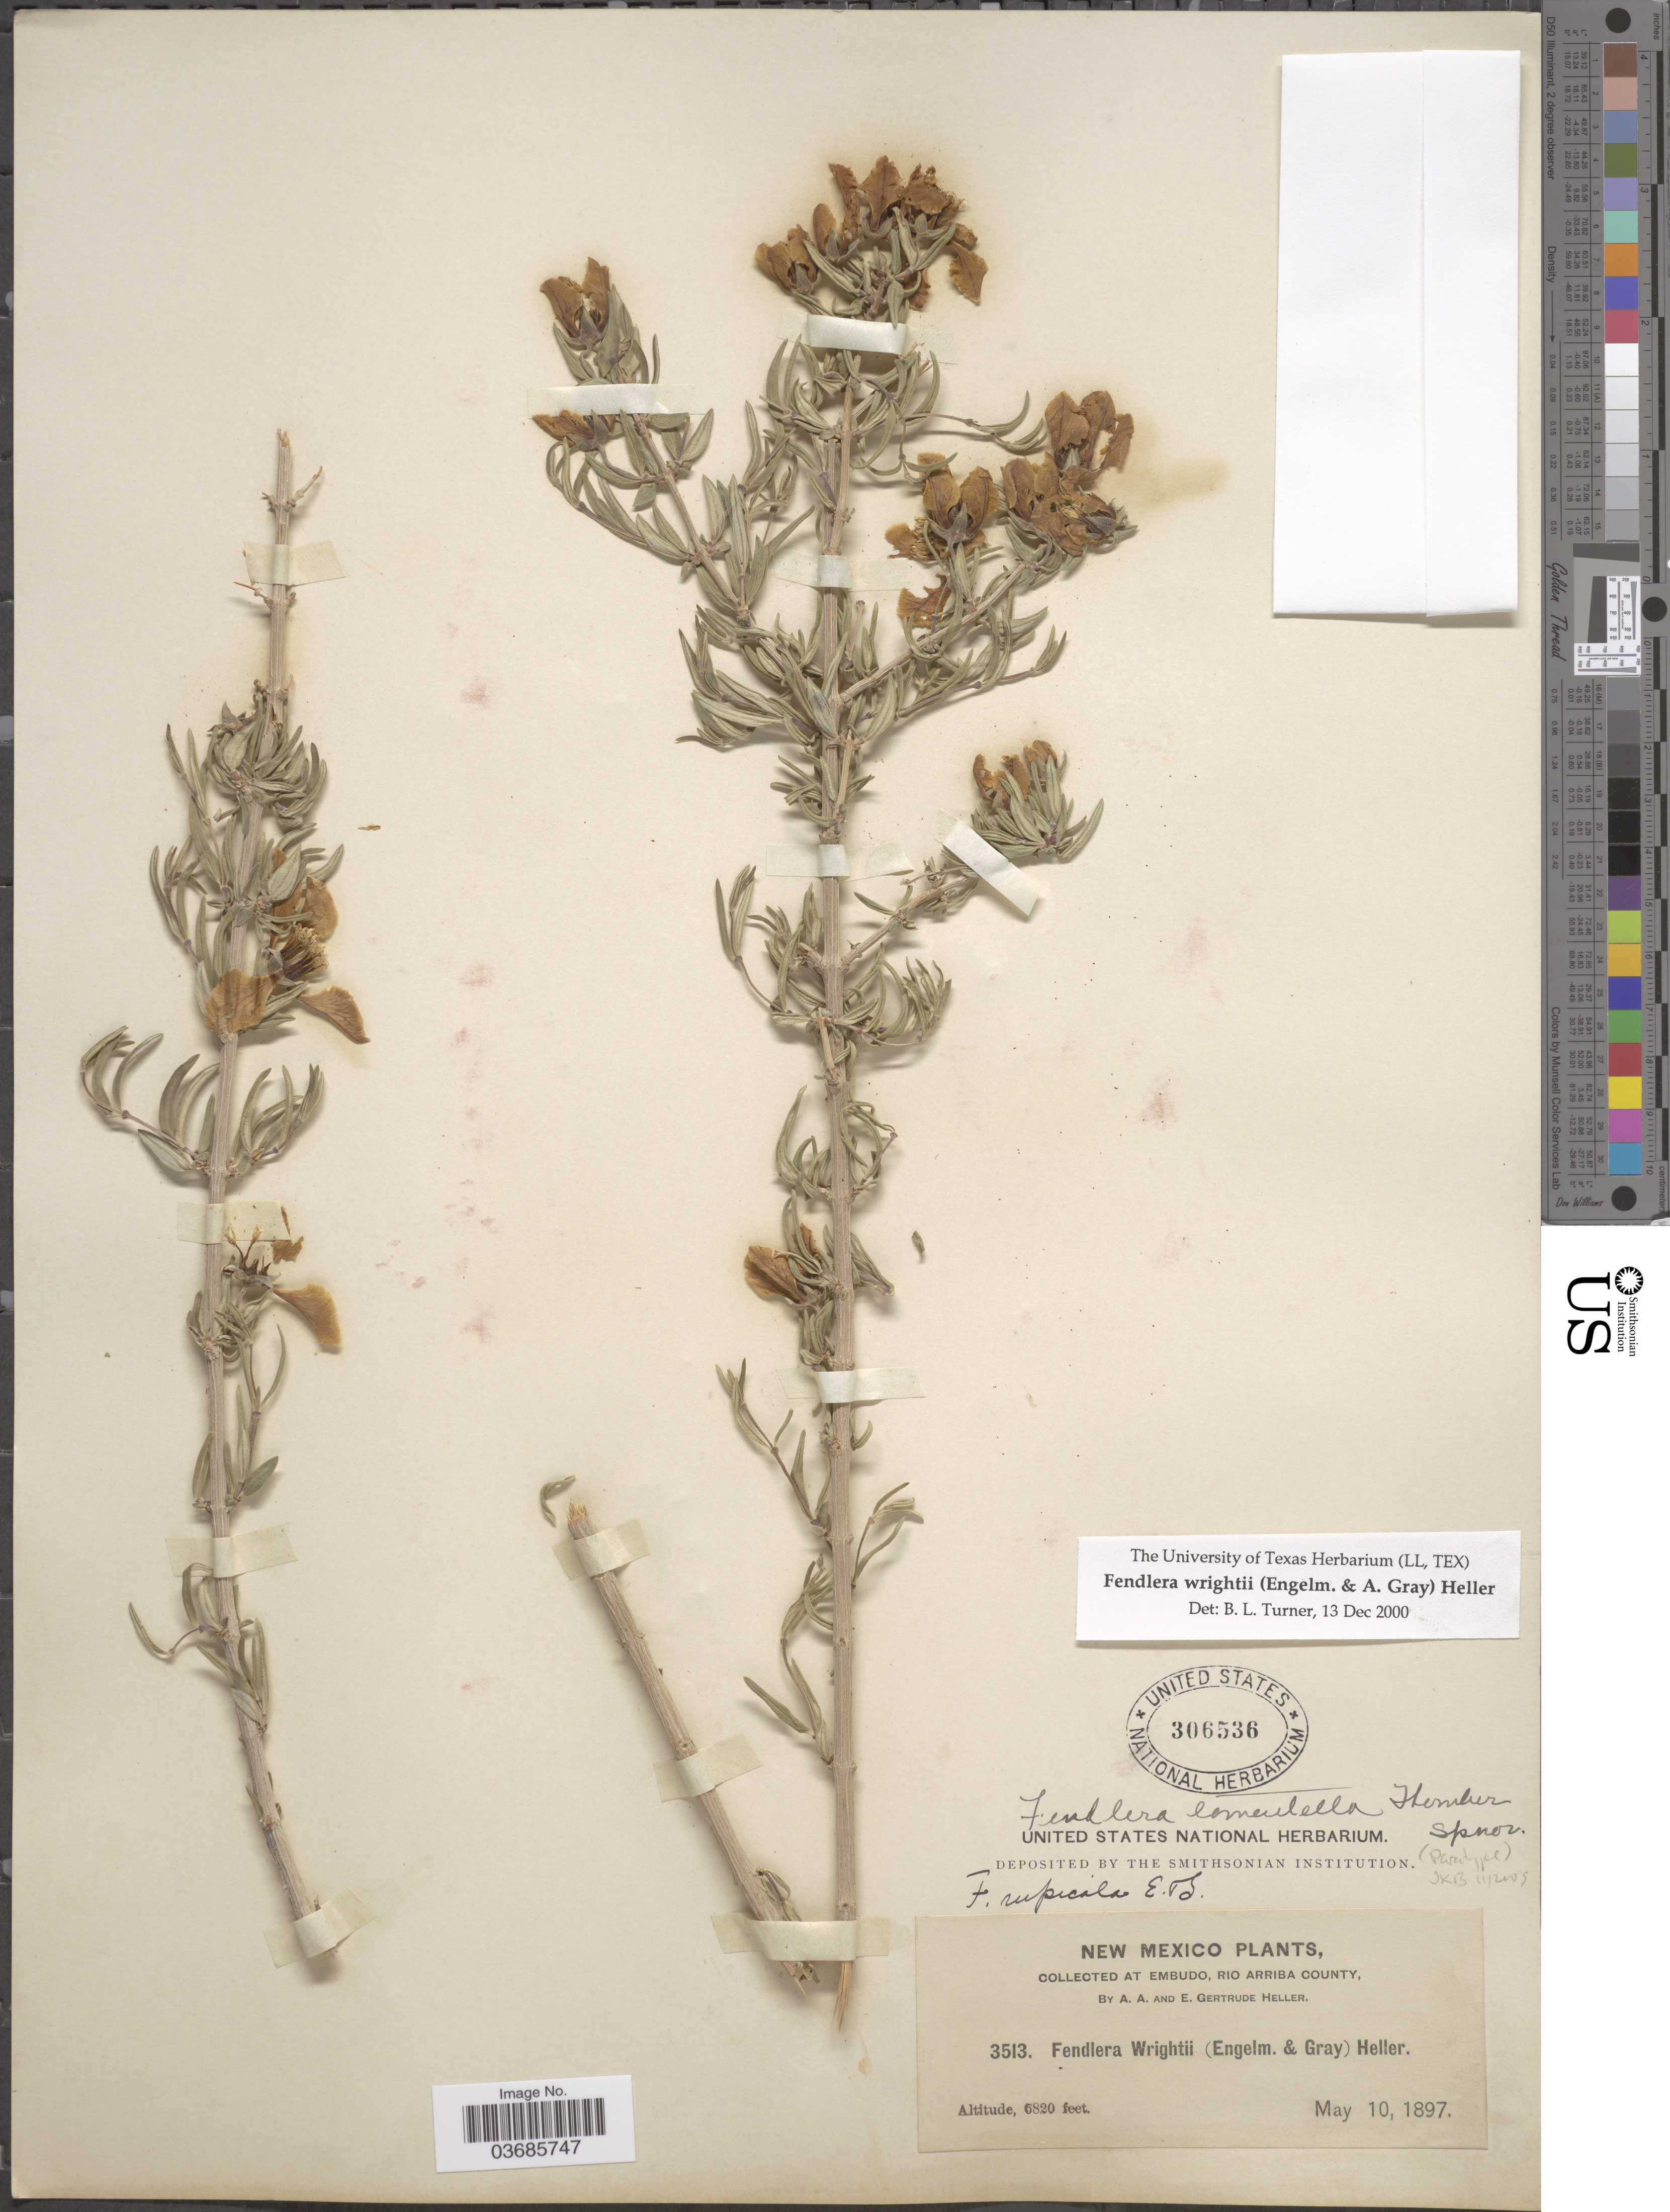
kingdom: Plantae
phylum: Tracheophyta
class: Magnoliopsida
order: Cornales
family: Hydrangeaceae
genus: Fendlera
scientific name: Fendlera wrightii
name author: (Engelm. & A. Gray) A. Heller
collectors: A. A. Heller & E. G. Heller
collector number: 3513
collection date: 1897-05-10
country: United States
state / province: New Mexico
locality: At Embudo, Rio Arriba County.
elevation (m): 2079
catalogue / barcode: US 306536